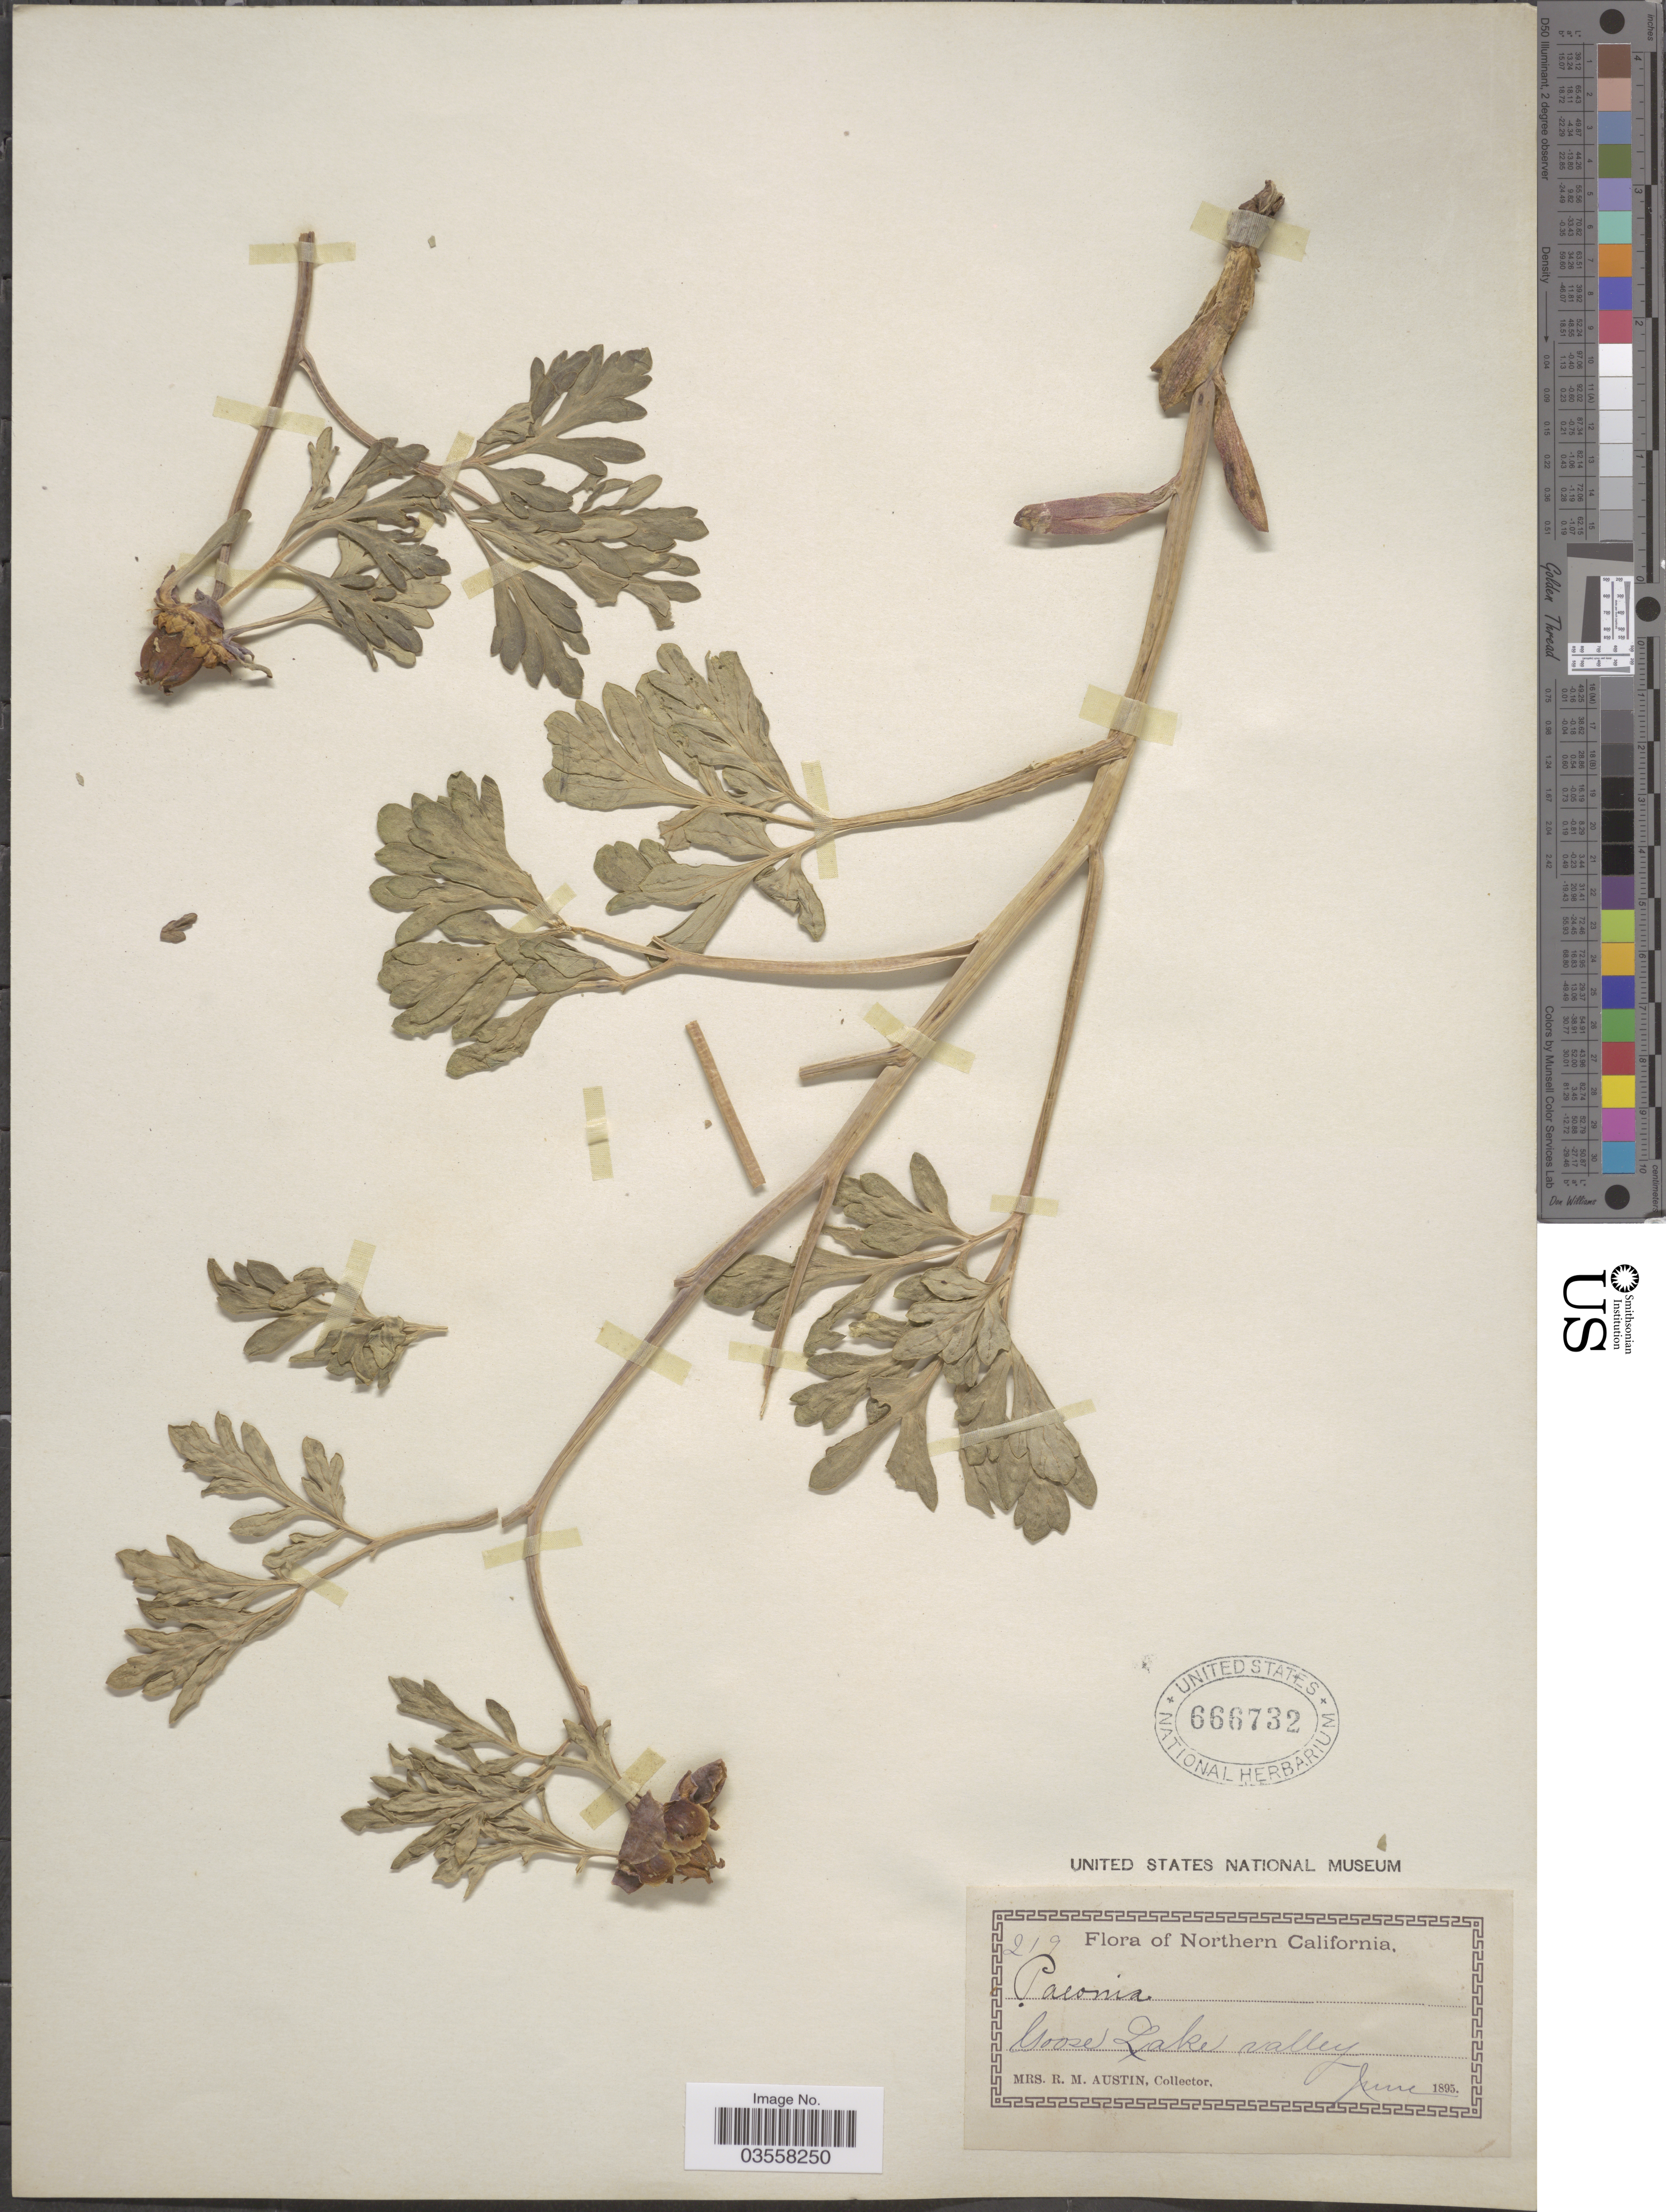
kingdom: Plantae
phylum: Tracheophyta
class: Magnoliopsida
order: Saxifragales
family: Paeoniaceae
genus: Paeonia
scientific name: Paeonia brownii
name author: Douglas ex Hook.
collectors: R. Austin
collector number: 219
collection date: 1895-06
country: United States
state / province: California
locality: Northern California. Goose Lake valley.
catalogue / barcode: US 666732